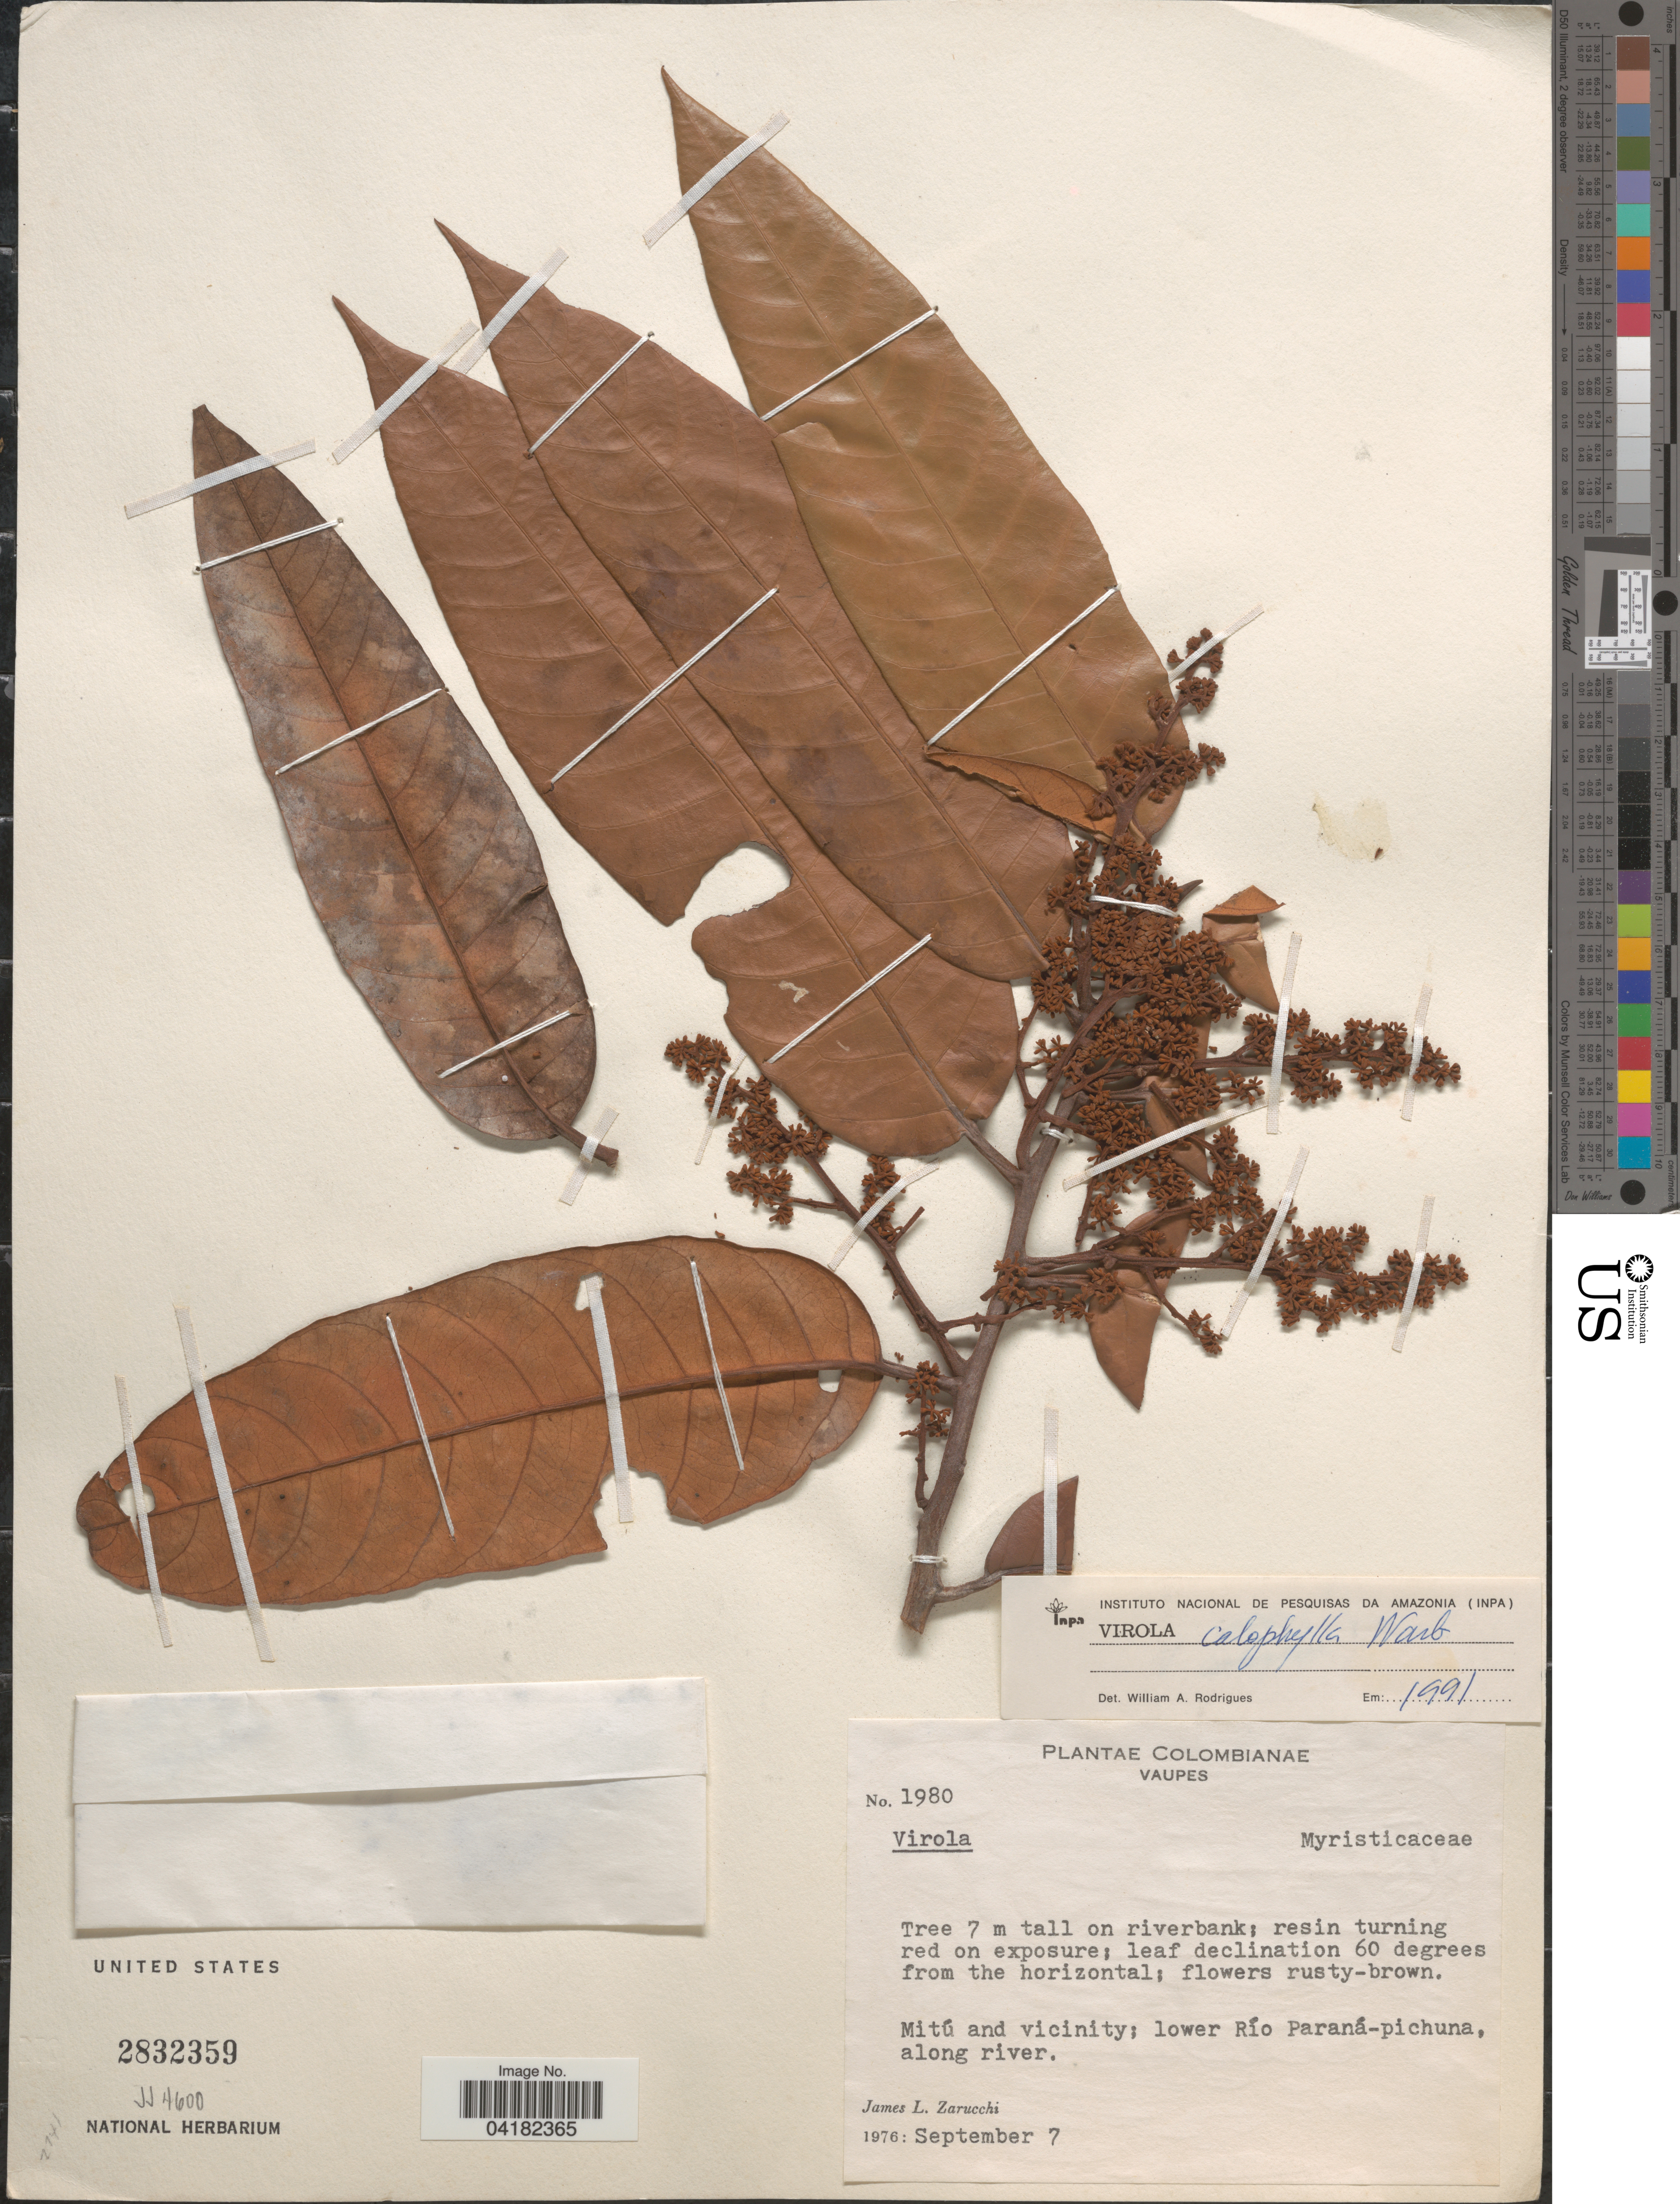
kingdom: Plantae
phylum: Tracheophyta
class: Magnoliopsida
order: Magnoliales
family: Myristicaceae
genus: Virola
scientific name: Virola calophylla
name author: (Spruce) Warb.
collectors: J. L. Zarucchi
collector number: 1980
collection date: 1976-09-07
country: Colombia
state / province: Vaupés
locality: Mitú and vicinity; lower Río Paraná-pichuna, along river.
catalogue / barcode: US 2832359